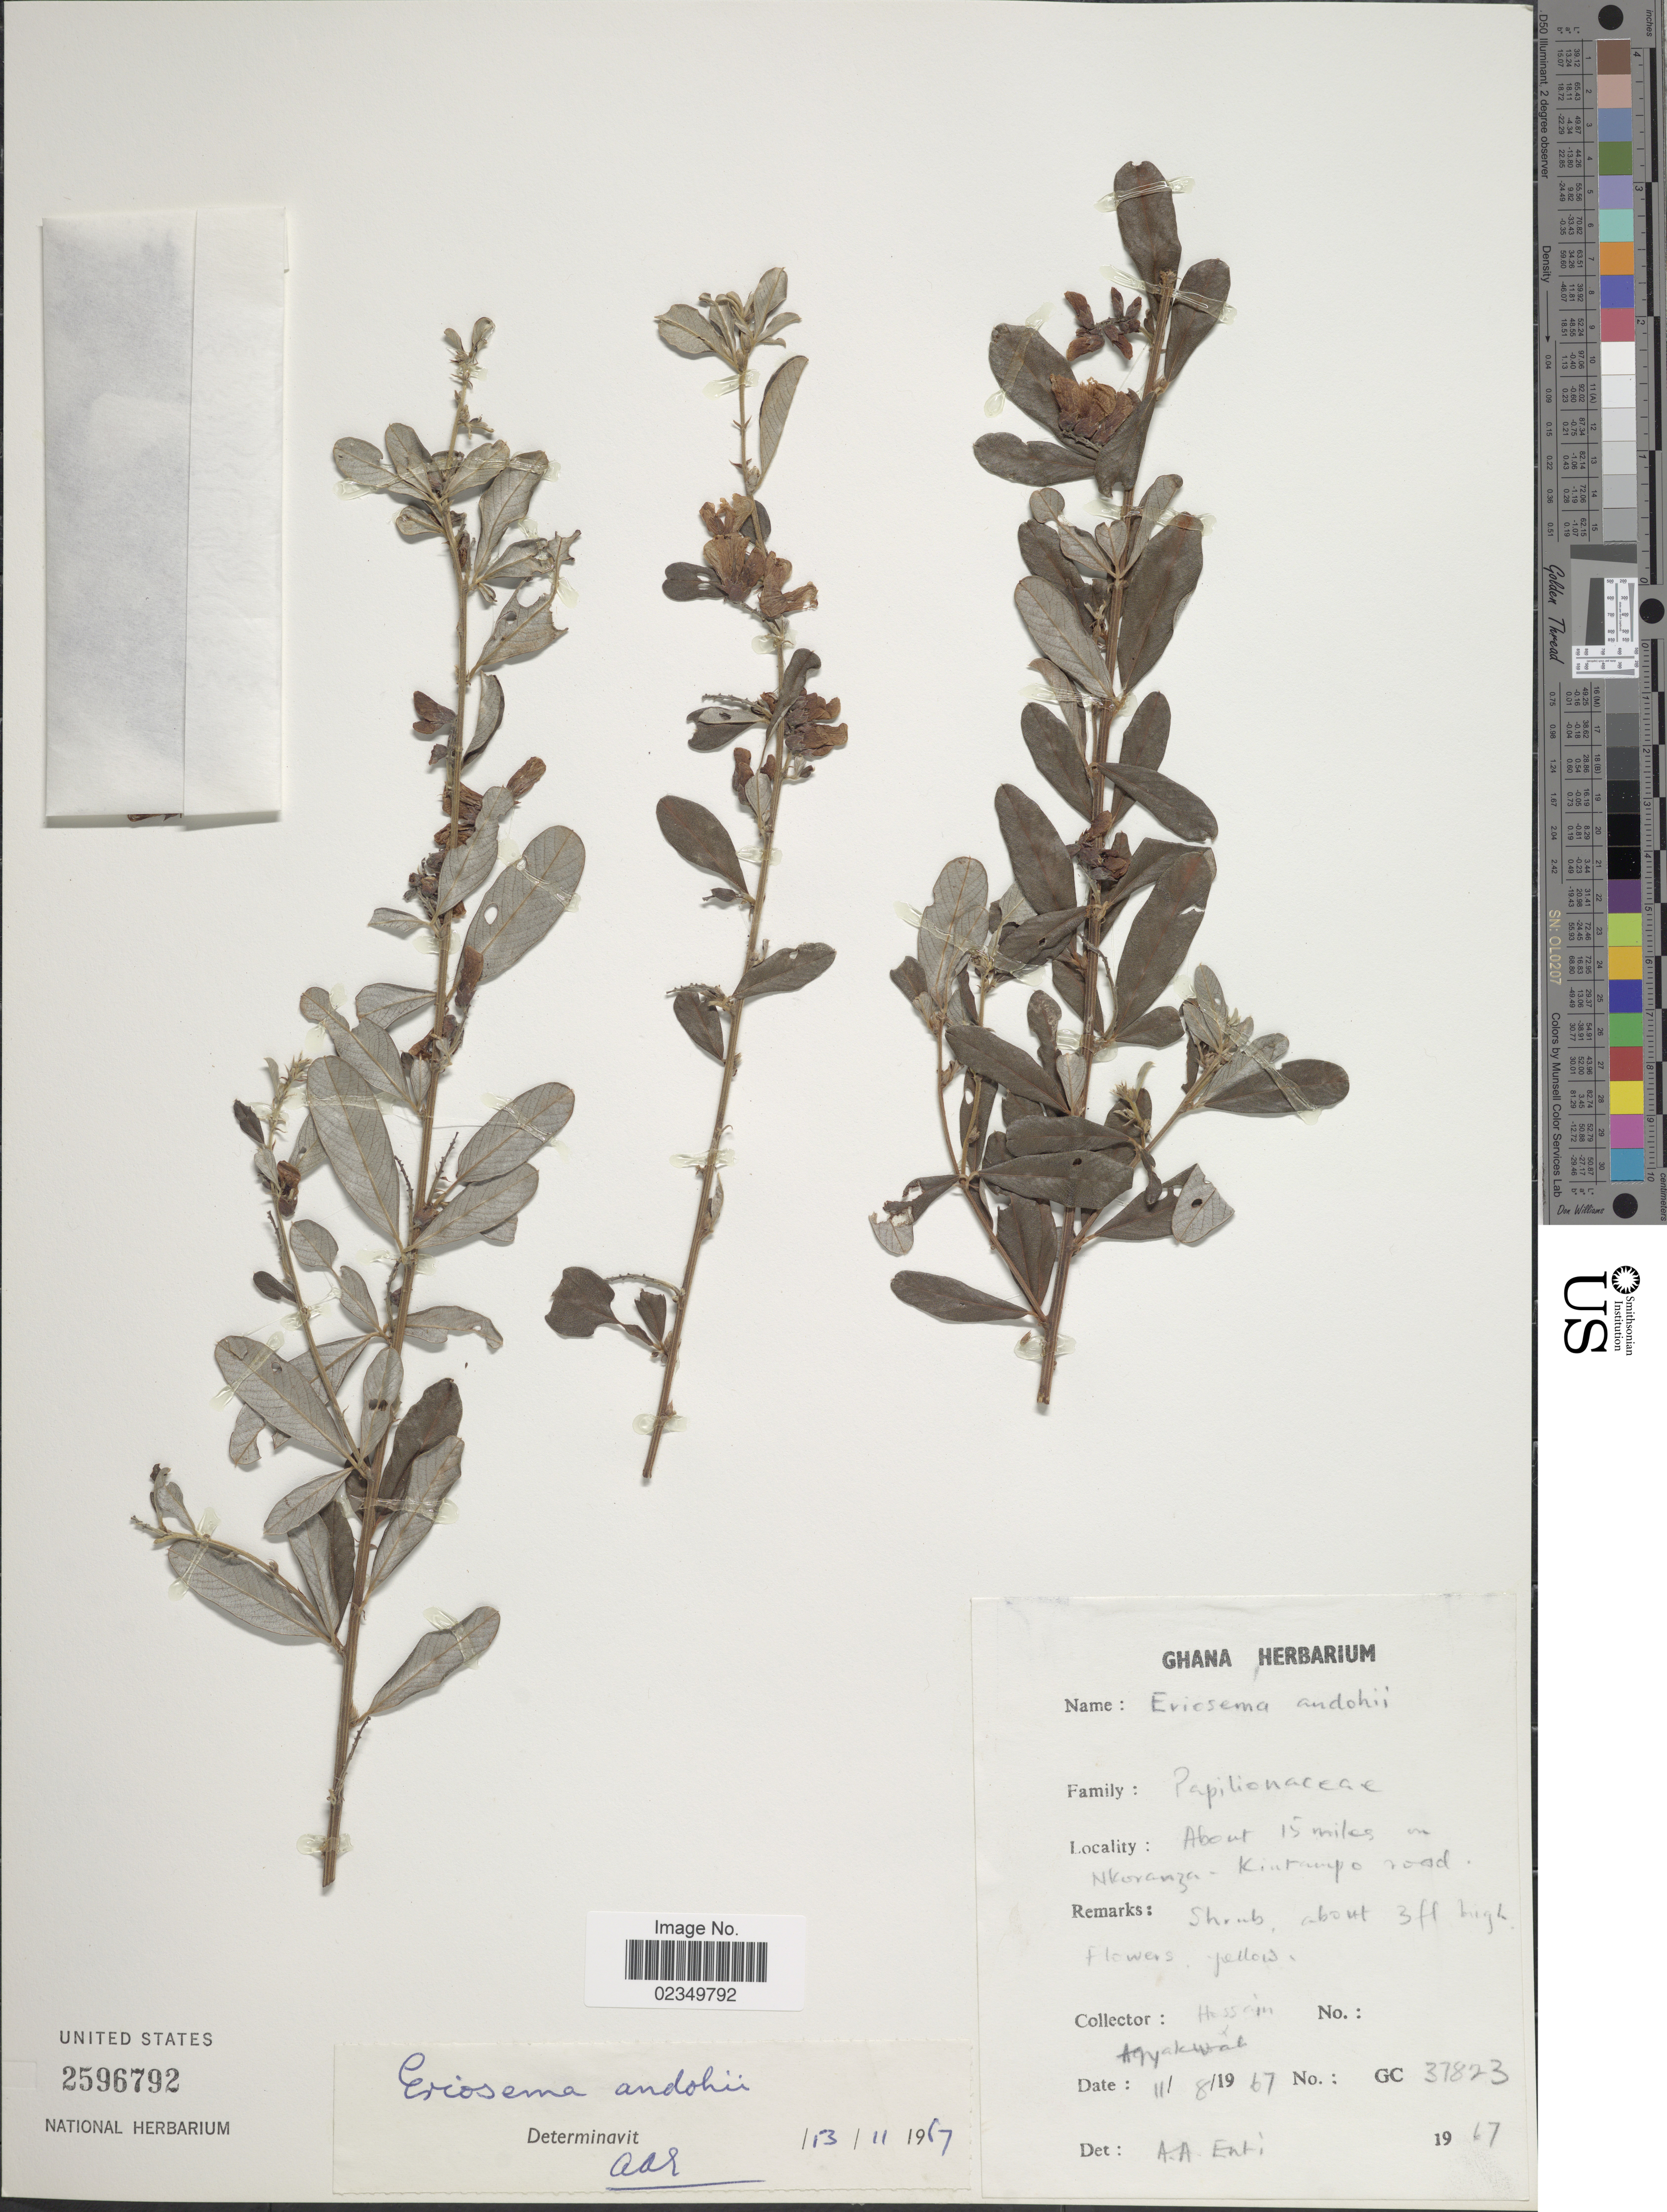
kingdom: Plantae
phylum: Tracheophyta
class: Magnoliopsida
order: Fabales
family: Fabaceae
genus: Eriosema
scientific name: Eriosema andohii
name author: Milne-Redh.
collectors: Hussain & Agyakwah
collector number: GC37823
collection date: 1967-08-11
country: Ghana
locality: About 15 miles on Nkoranza - Kintampo road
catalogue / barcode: US 2596792